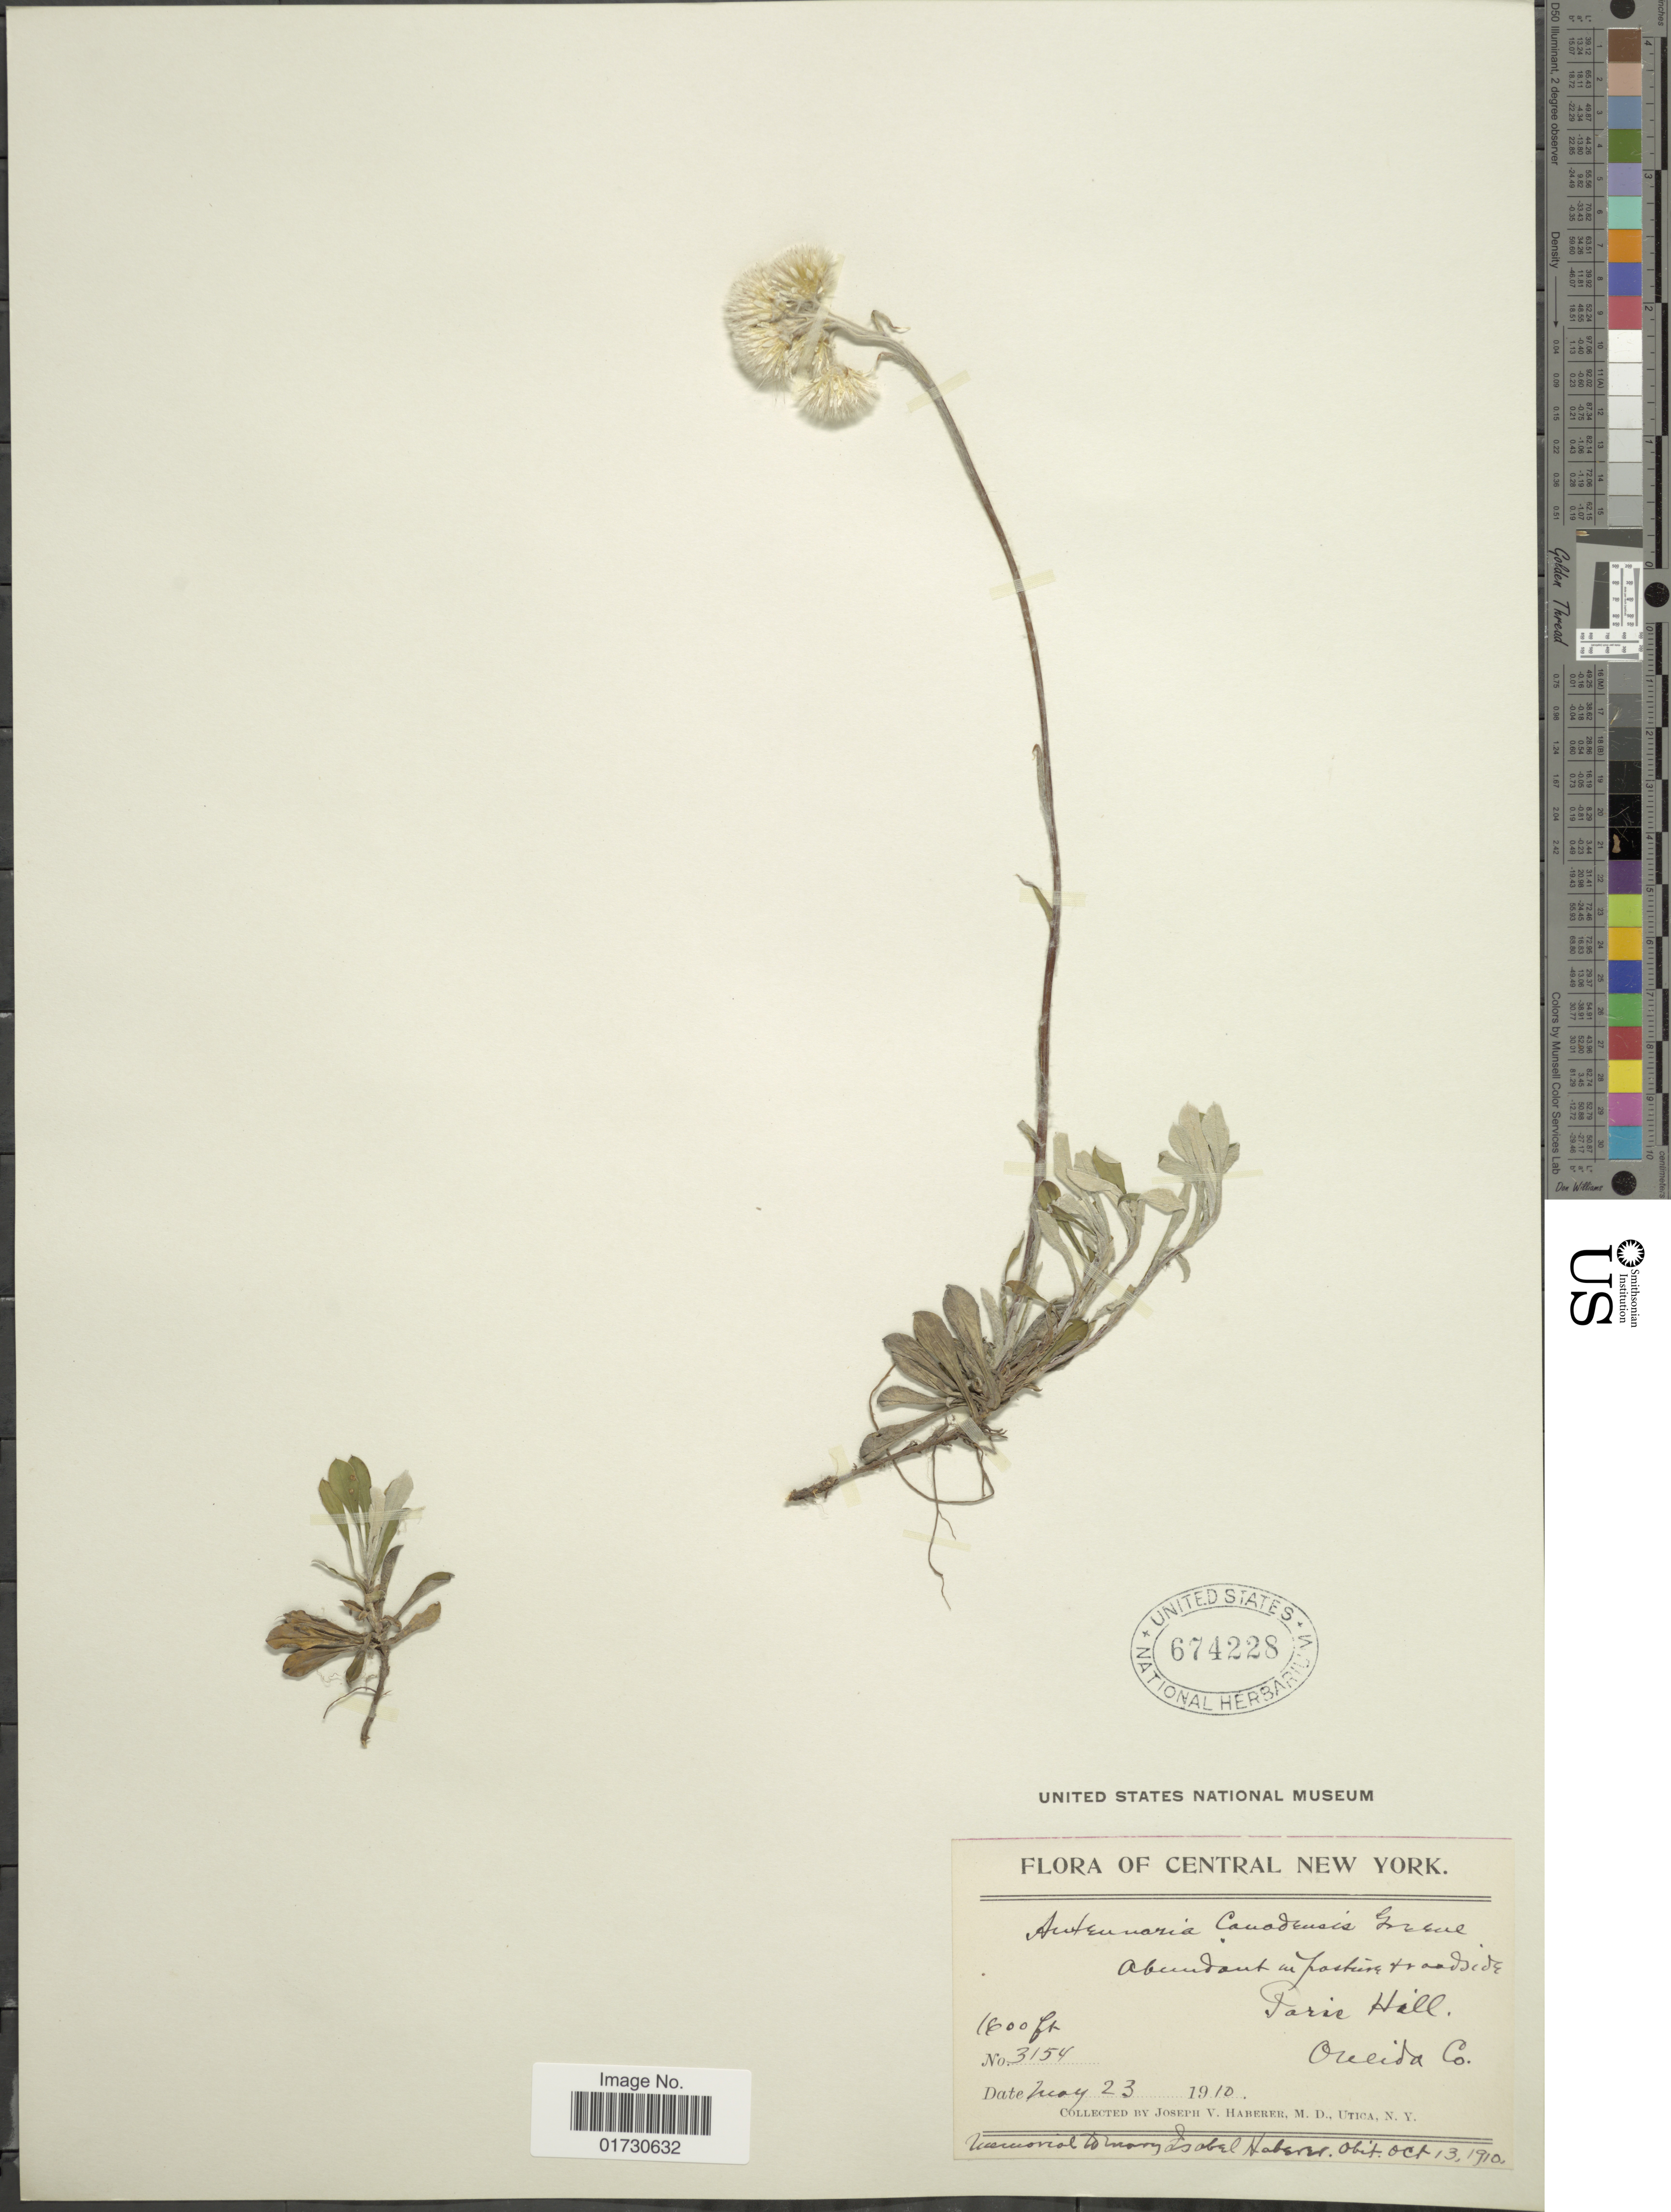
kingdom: Plantae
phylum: Tracheophyta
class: Magnoliopsida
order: Asterales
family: Asteraceae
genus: Antennaria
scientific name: Antennaria canadensis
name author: Greene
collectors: J. V. Haberer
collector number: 3154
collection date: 1910-05-23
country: United States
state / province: New York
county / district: Oneida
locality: Central New York, Paric Hill, Oneida Co.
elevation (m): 488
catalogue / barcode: US 674228